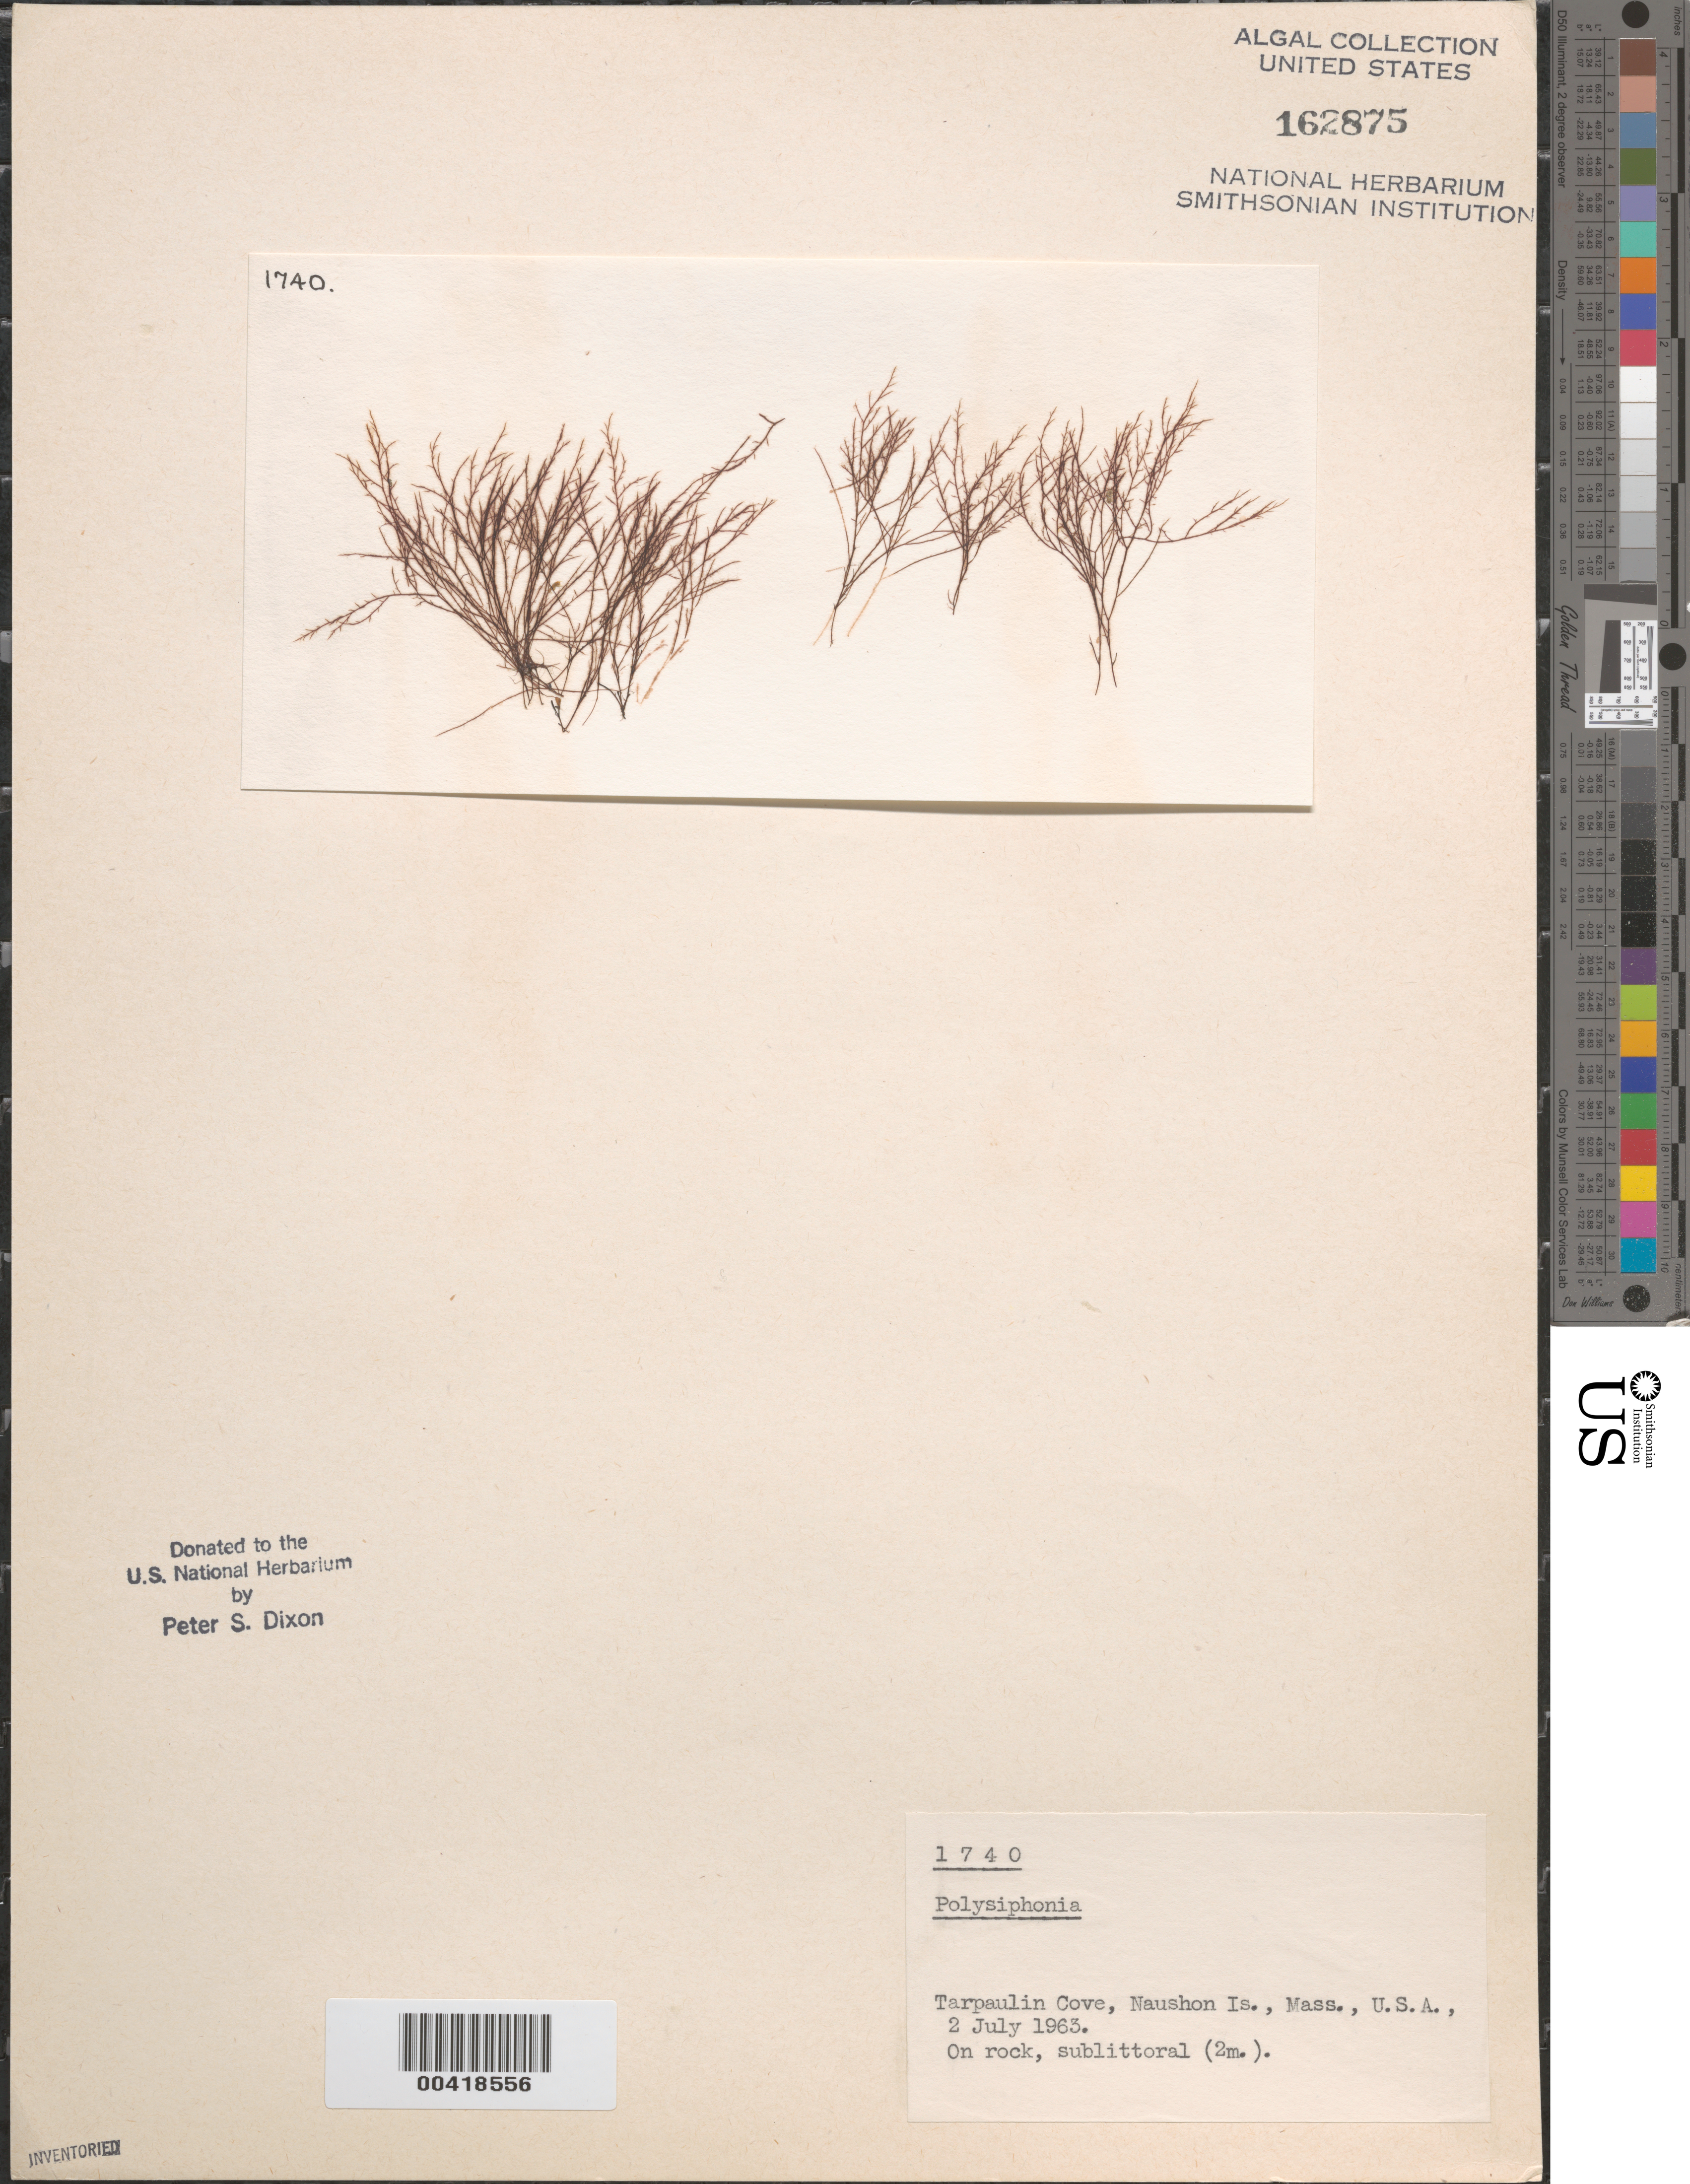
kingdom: Plantae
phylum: Rhodophyta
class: Florideophyceae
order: Ceramiales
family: Rhodomelaceae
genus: Polysiphonia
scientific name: Polysiphonia sp.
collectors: P. S. Dixon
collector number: PSD 1740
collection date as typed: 02 Jul 1963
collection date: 1963-07-02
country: United States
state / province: Massachusetts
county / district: Dukes County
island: Naushon Island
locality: Tarpaulin Cove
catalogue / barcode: US 162875